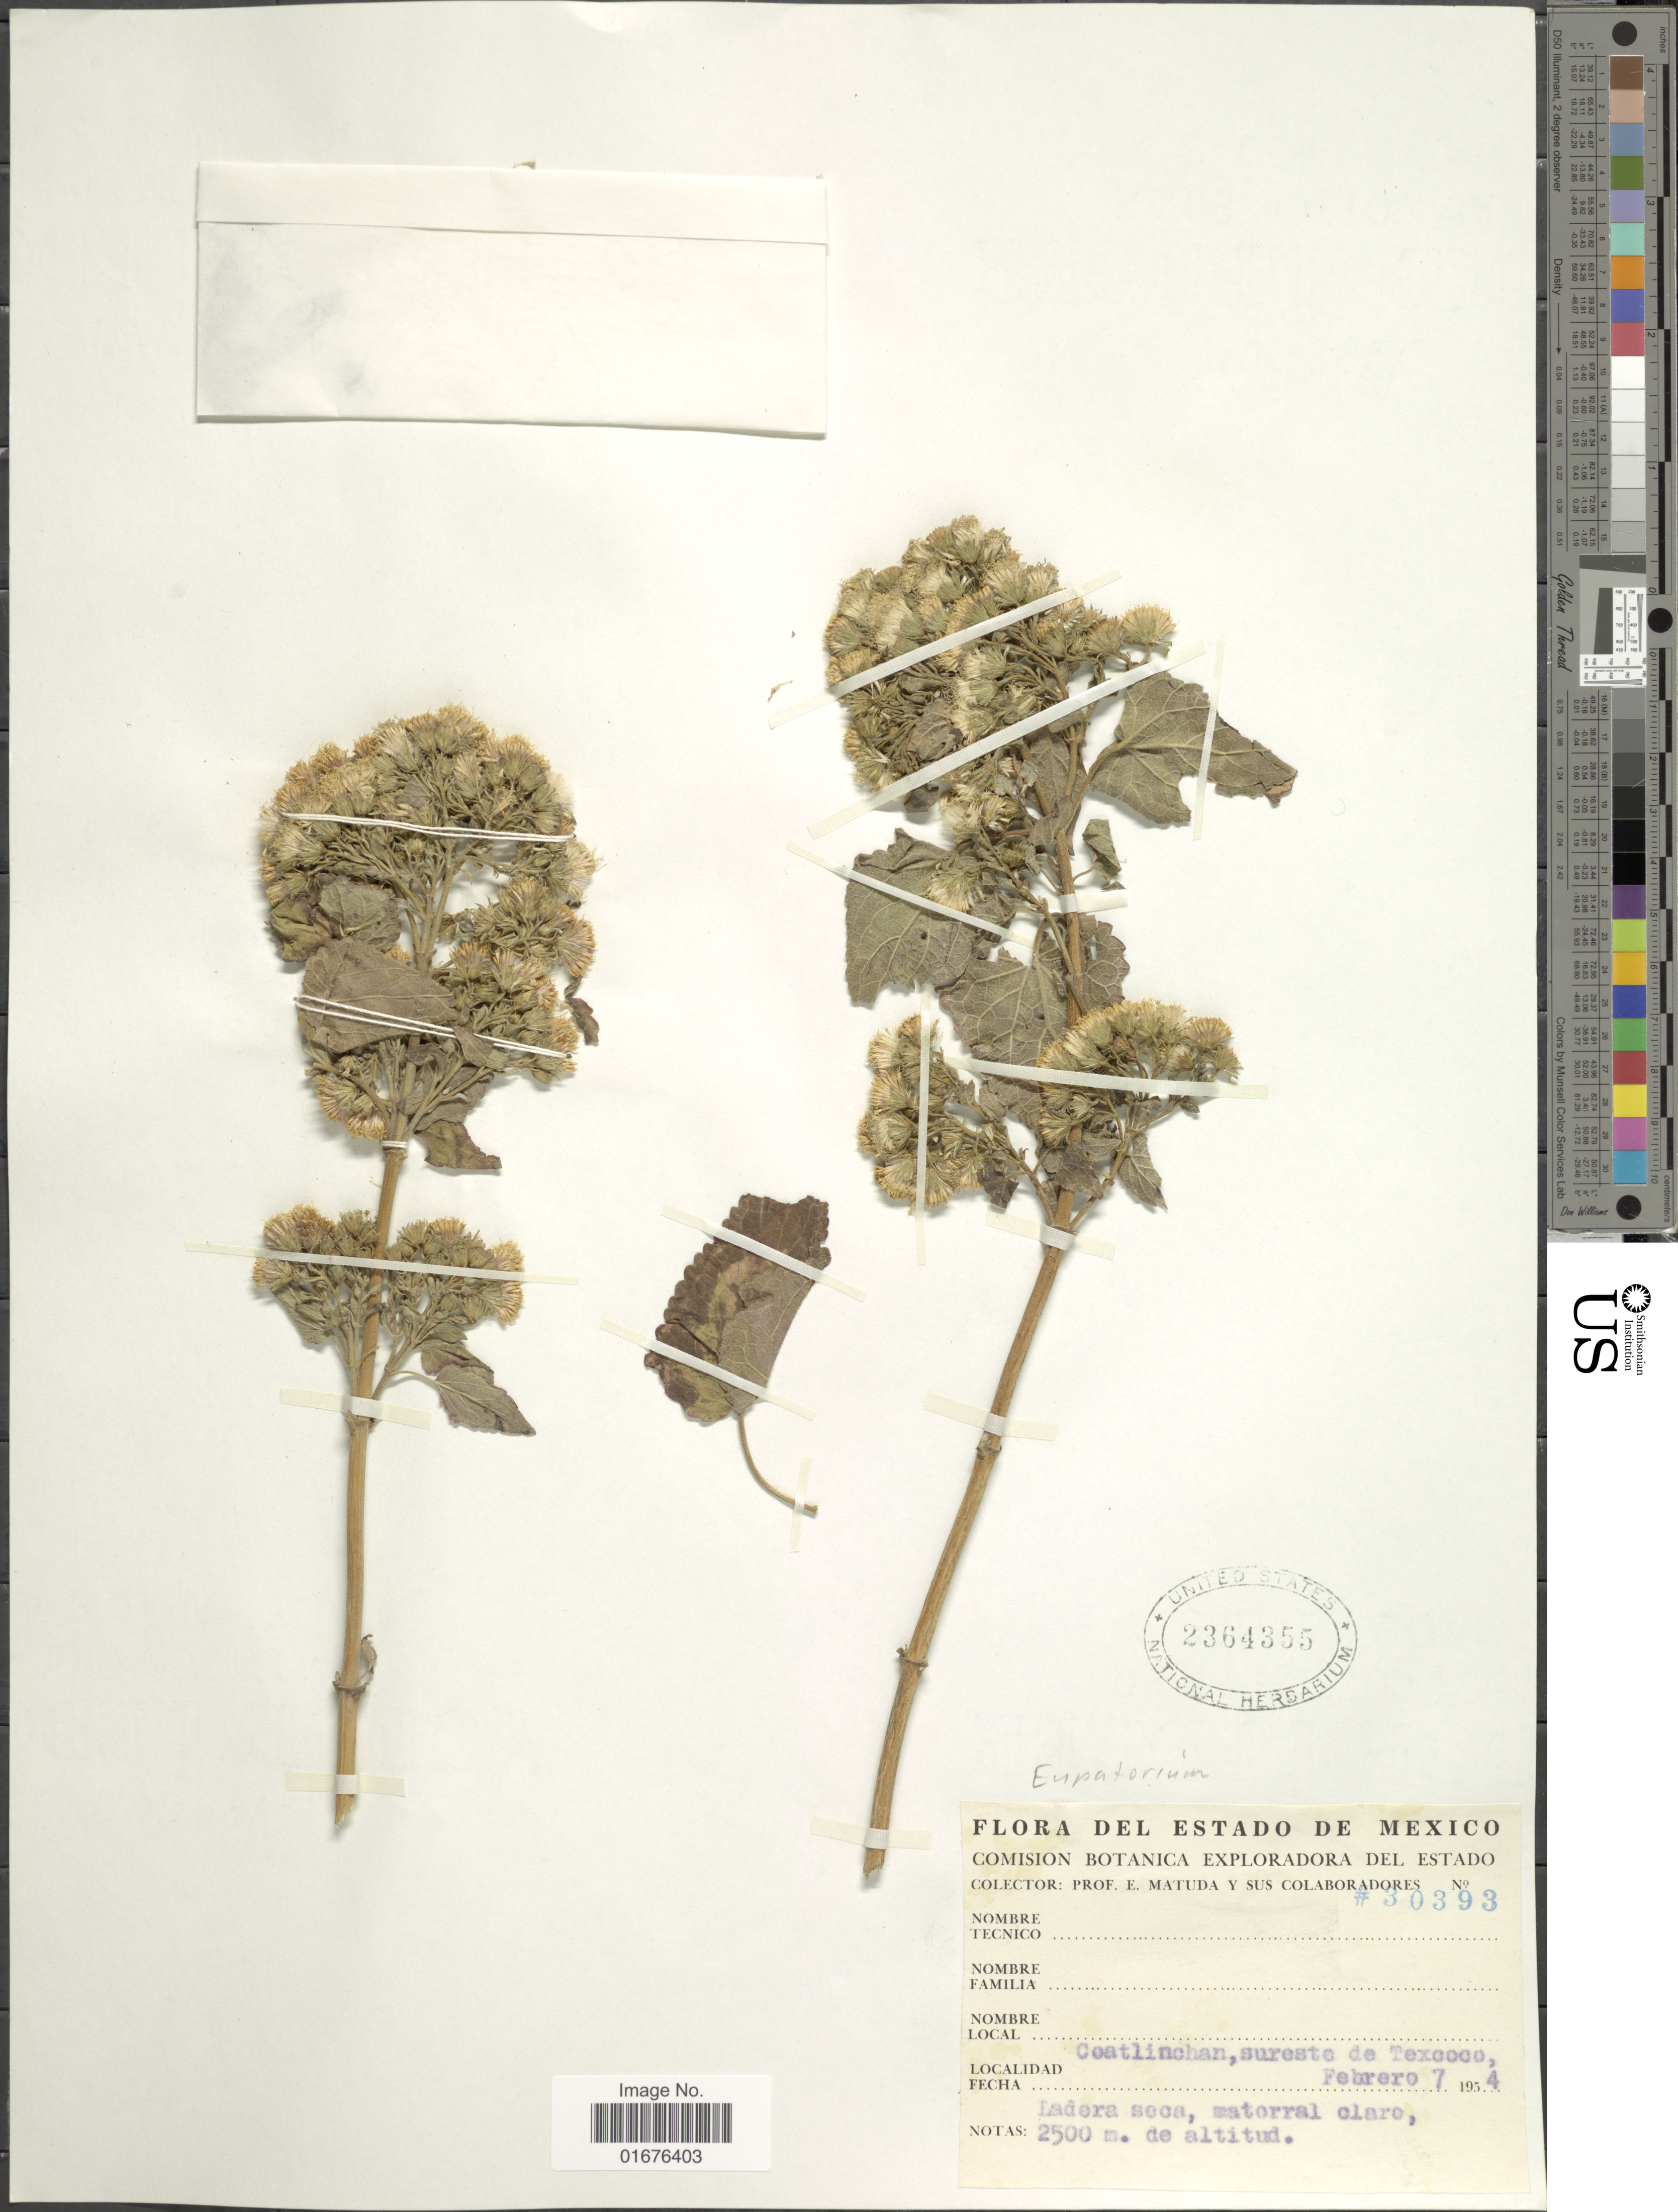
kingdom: Plantae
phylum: Tracheophyta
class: Magnoliopsida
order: Asterales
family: Asteraceae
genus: Ageratina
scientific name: Ageratina petiolaris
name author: (Moc. & Sessé ex DC.) R.M. King & H. Rob.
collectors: E. Matuda & et al.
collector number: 30393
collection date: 1954-02-07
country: Mexico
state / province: México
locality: Coatlinchan, sureste de Texcoco, Ladera seca, matorral claro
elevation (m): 2500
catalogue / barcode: US 2364355